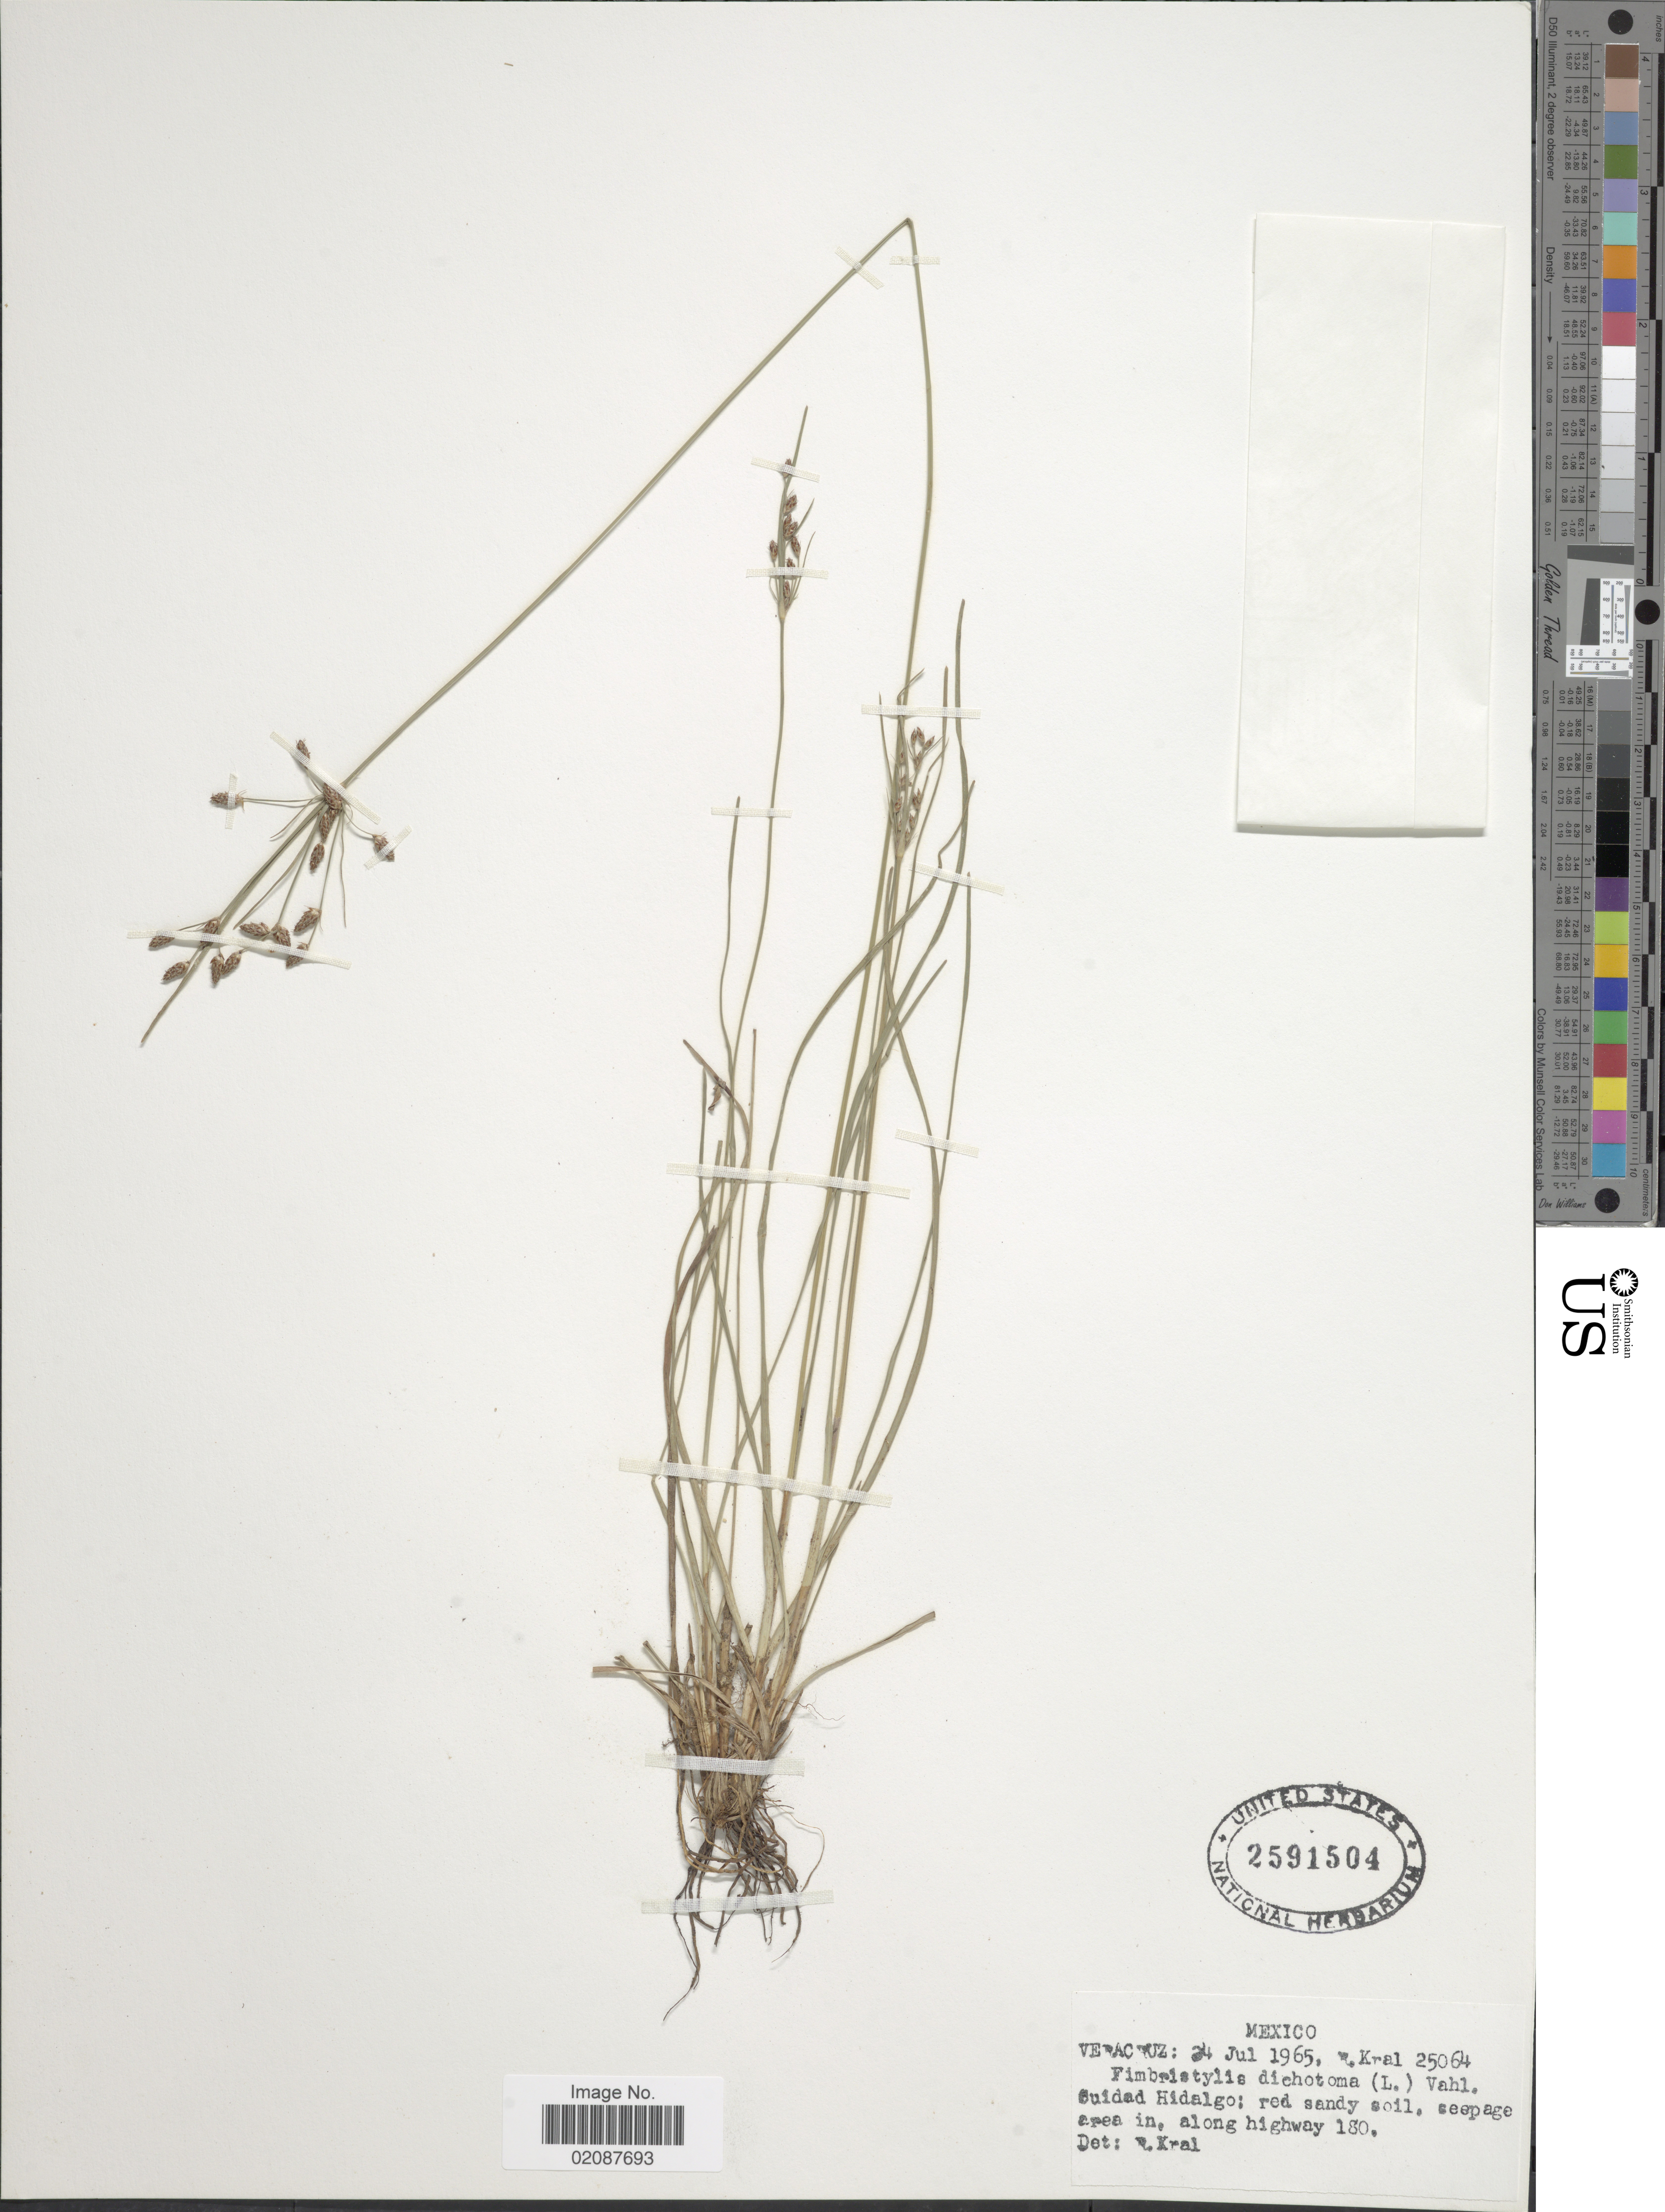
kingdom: Plantae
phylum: Tracheophyta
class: Liliopsida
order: Poales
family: Cyperaceae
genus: Fimbristylis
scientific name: Fimbristylis dichotoma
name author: (L.) Vahl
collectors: R. Kral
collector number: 25064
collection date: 1965-07-24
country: Mexico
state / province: Veracruz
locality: Veracruz, Ciudad Hidalgo, along highway 180.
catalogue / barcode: US 2591504